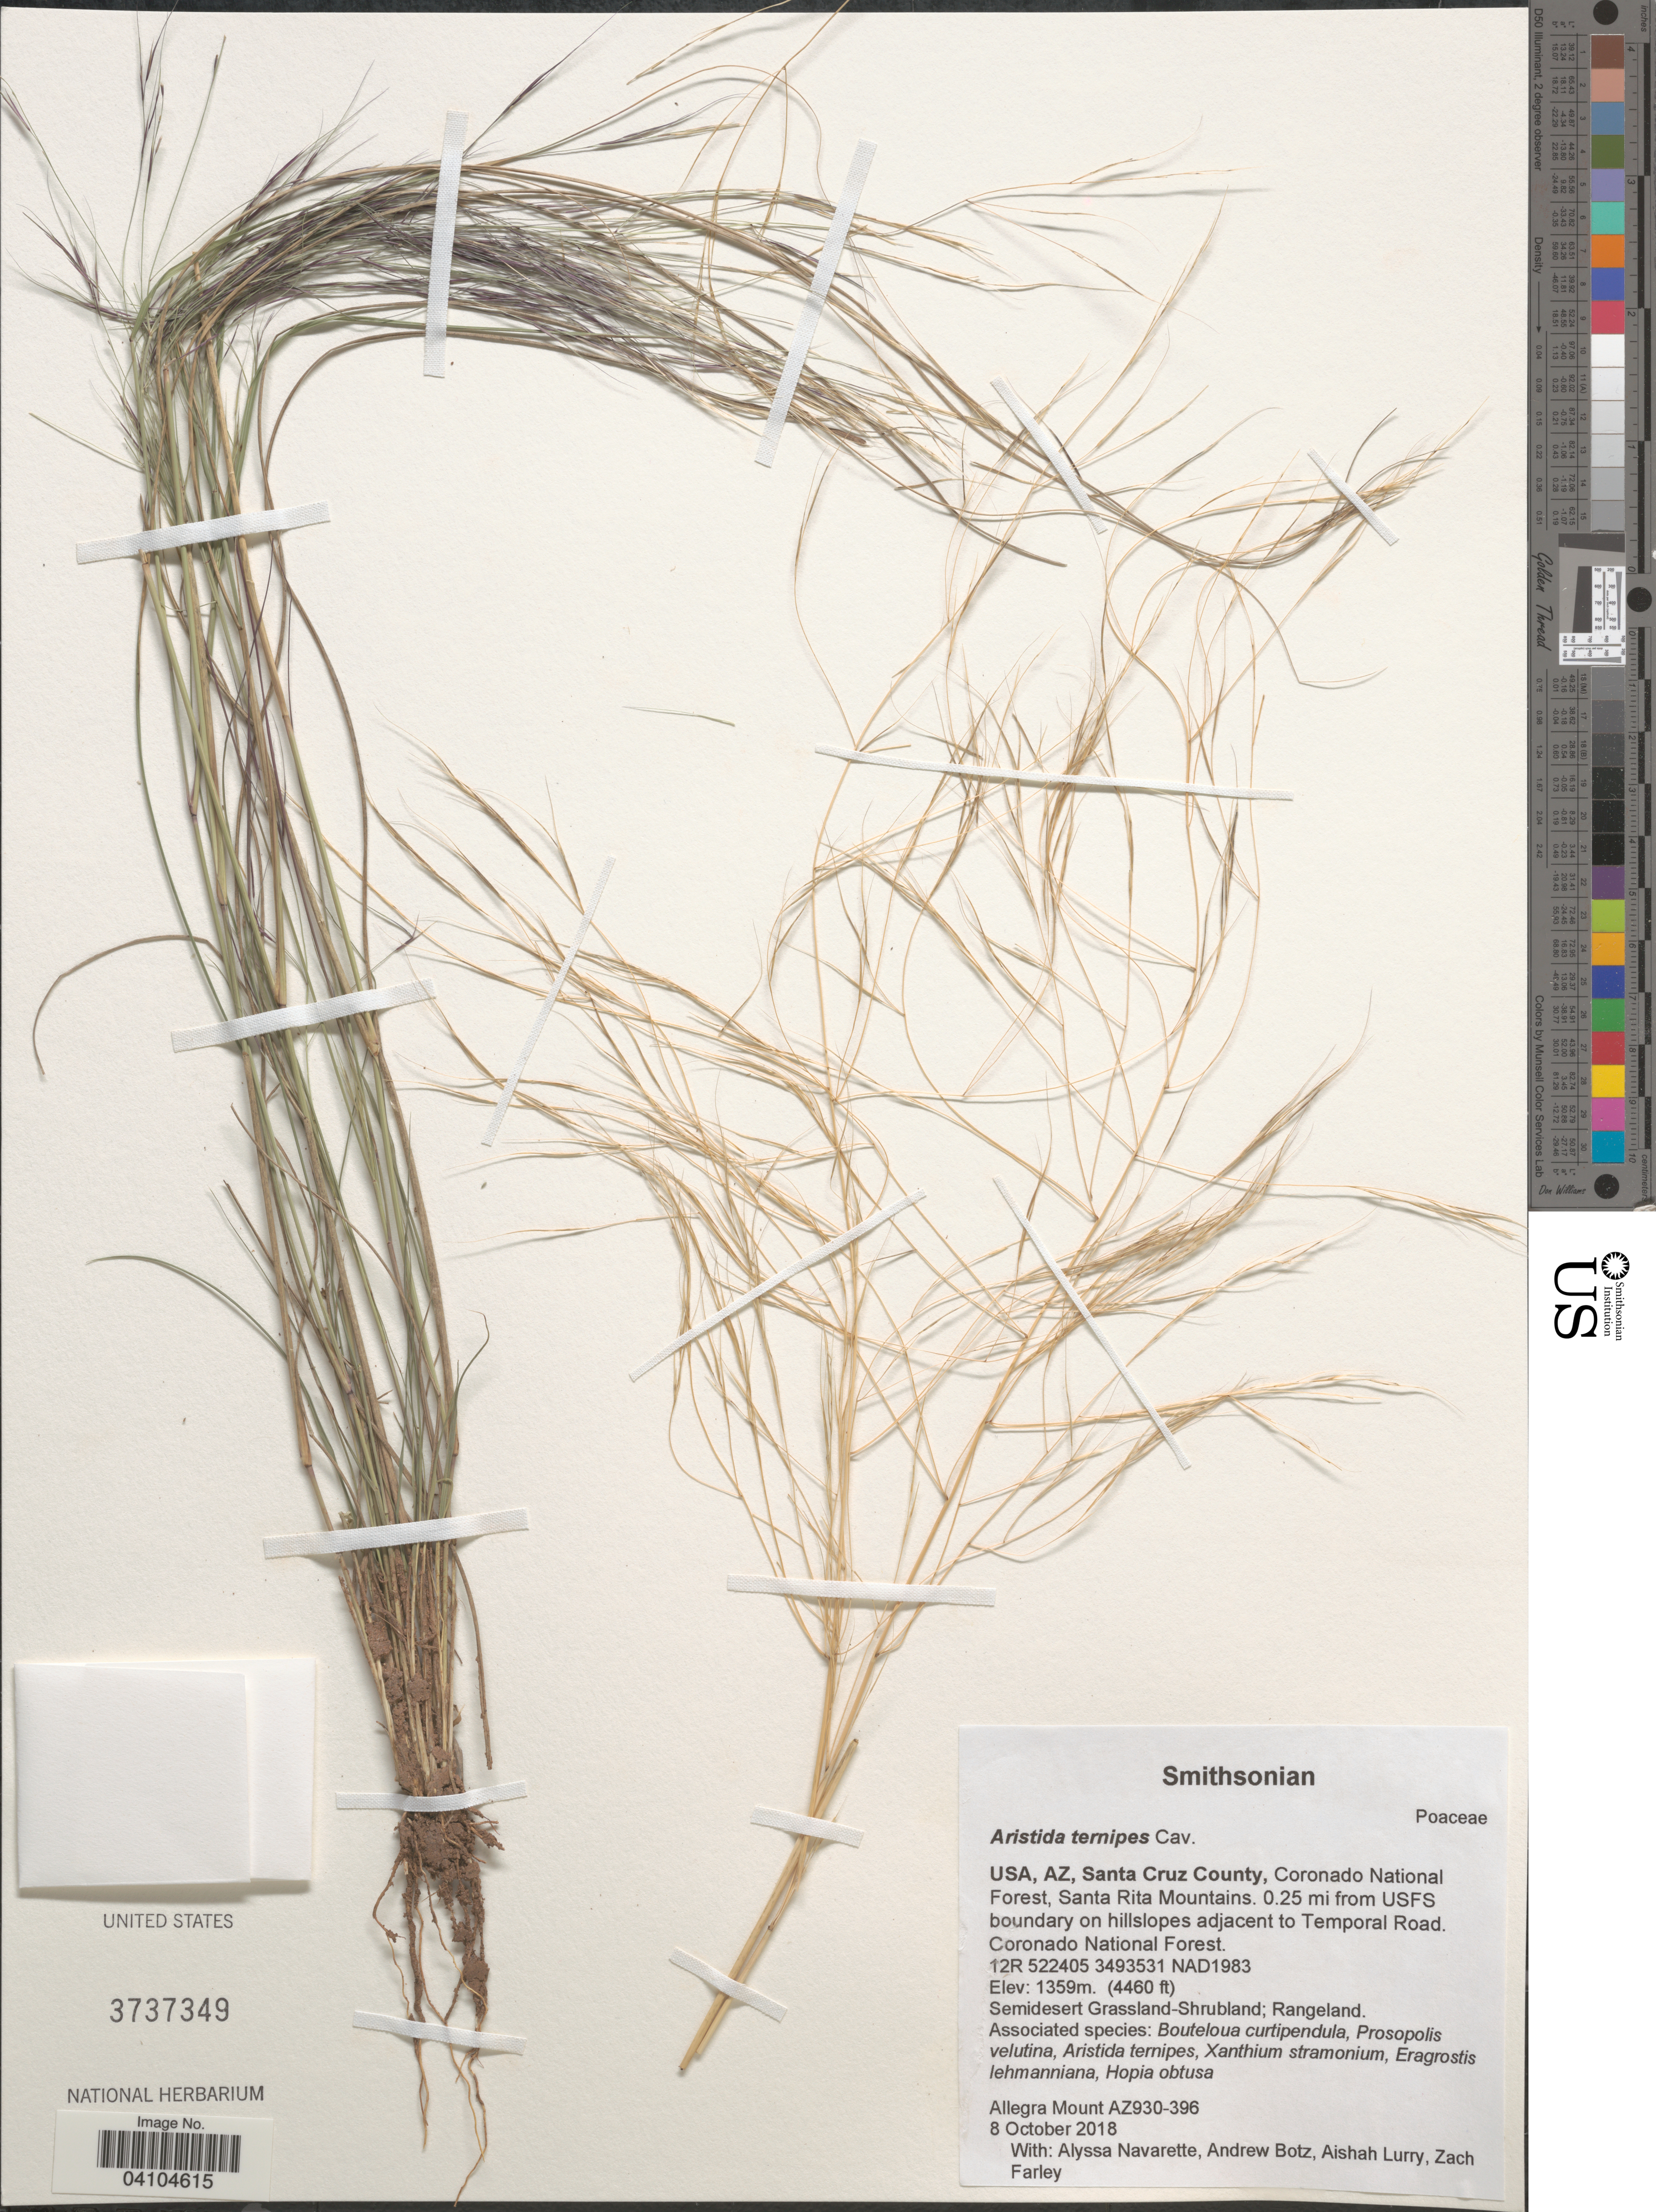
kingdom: Plantae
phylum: Tracheophyta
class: Liliopsida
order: Poales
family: Poaceae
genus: Aristida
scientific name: Aristida ternipes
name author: Cav.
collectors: A. Mount, A. Navarette, A. Botz, A. Lurry & Z. Farley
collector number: AZ930-396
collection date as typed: Transcribed d/m/y: 8/10/2018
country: United States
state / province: Arizona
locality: Santa Cruz County. Coronado National Forest, Santa Rita Mountains. 0.25 mi from USFS boundary on hillslopes adjacent to Temporal Road. Coronado National Forest. 12R 522405 3493531 NAD1983.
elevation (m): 1359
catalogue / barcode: US 3737349